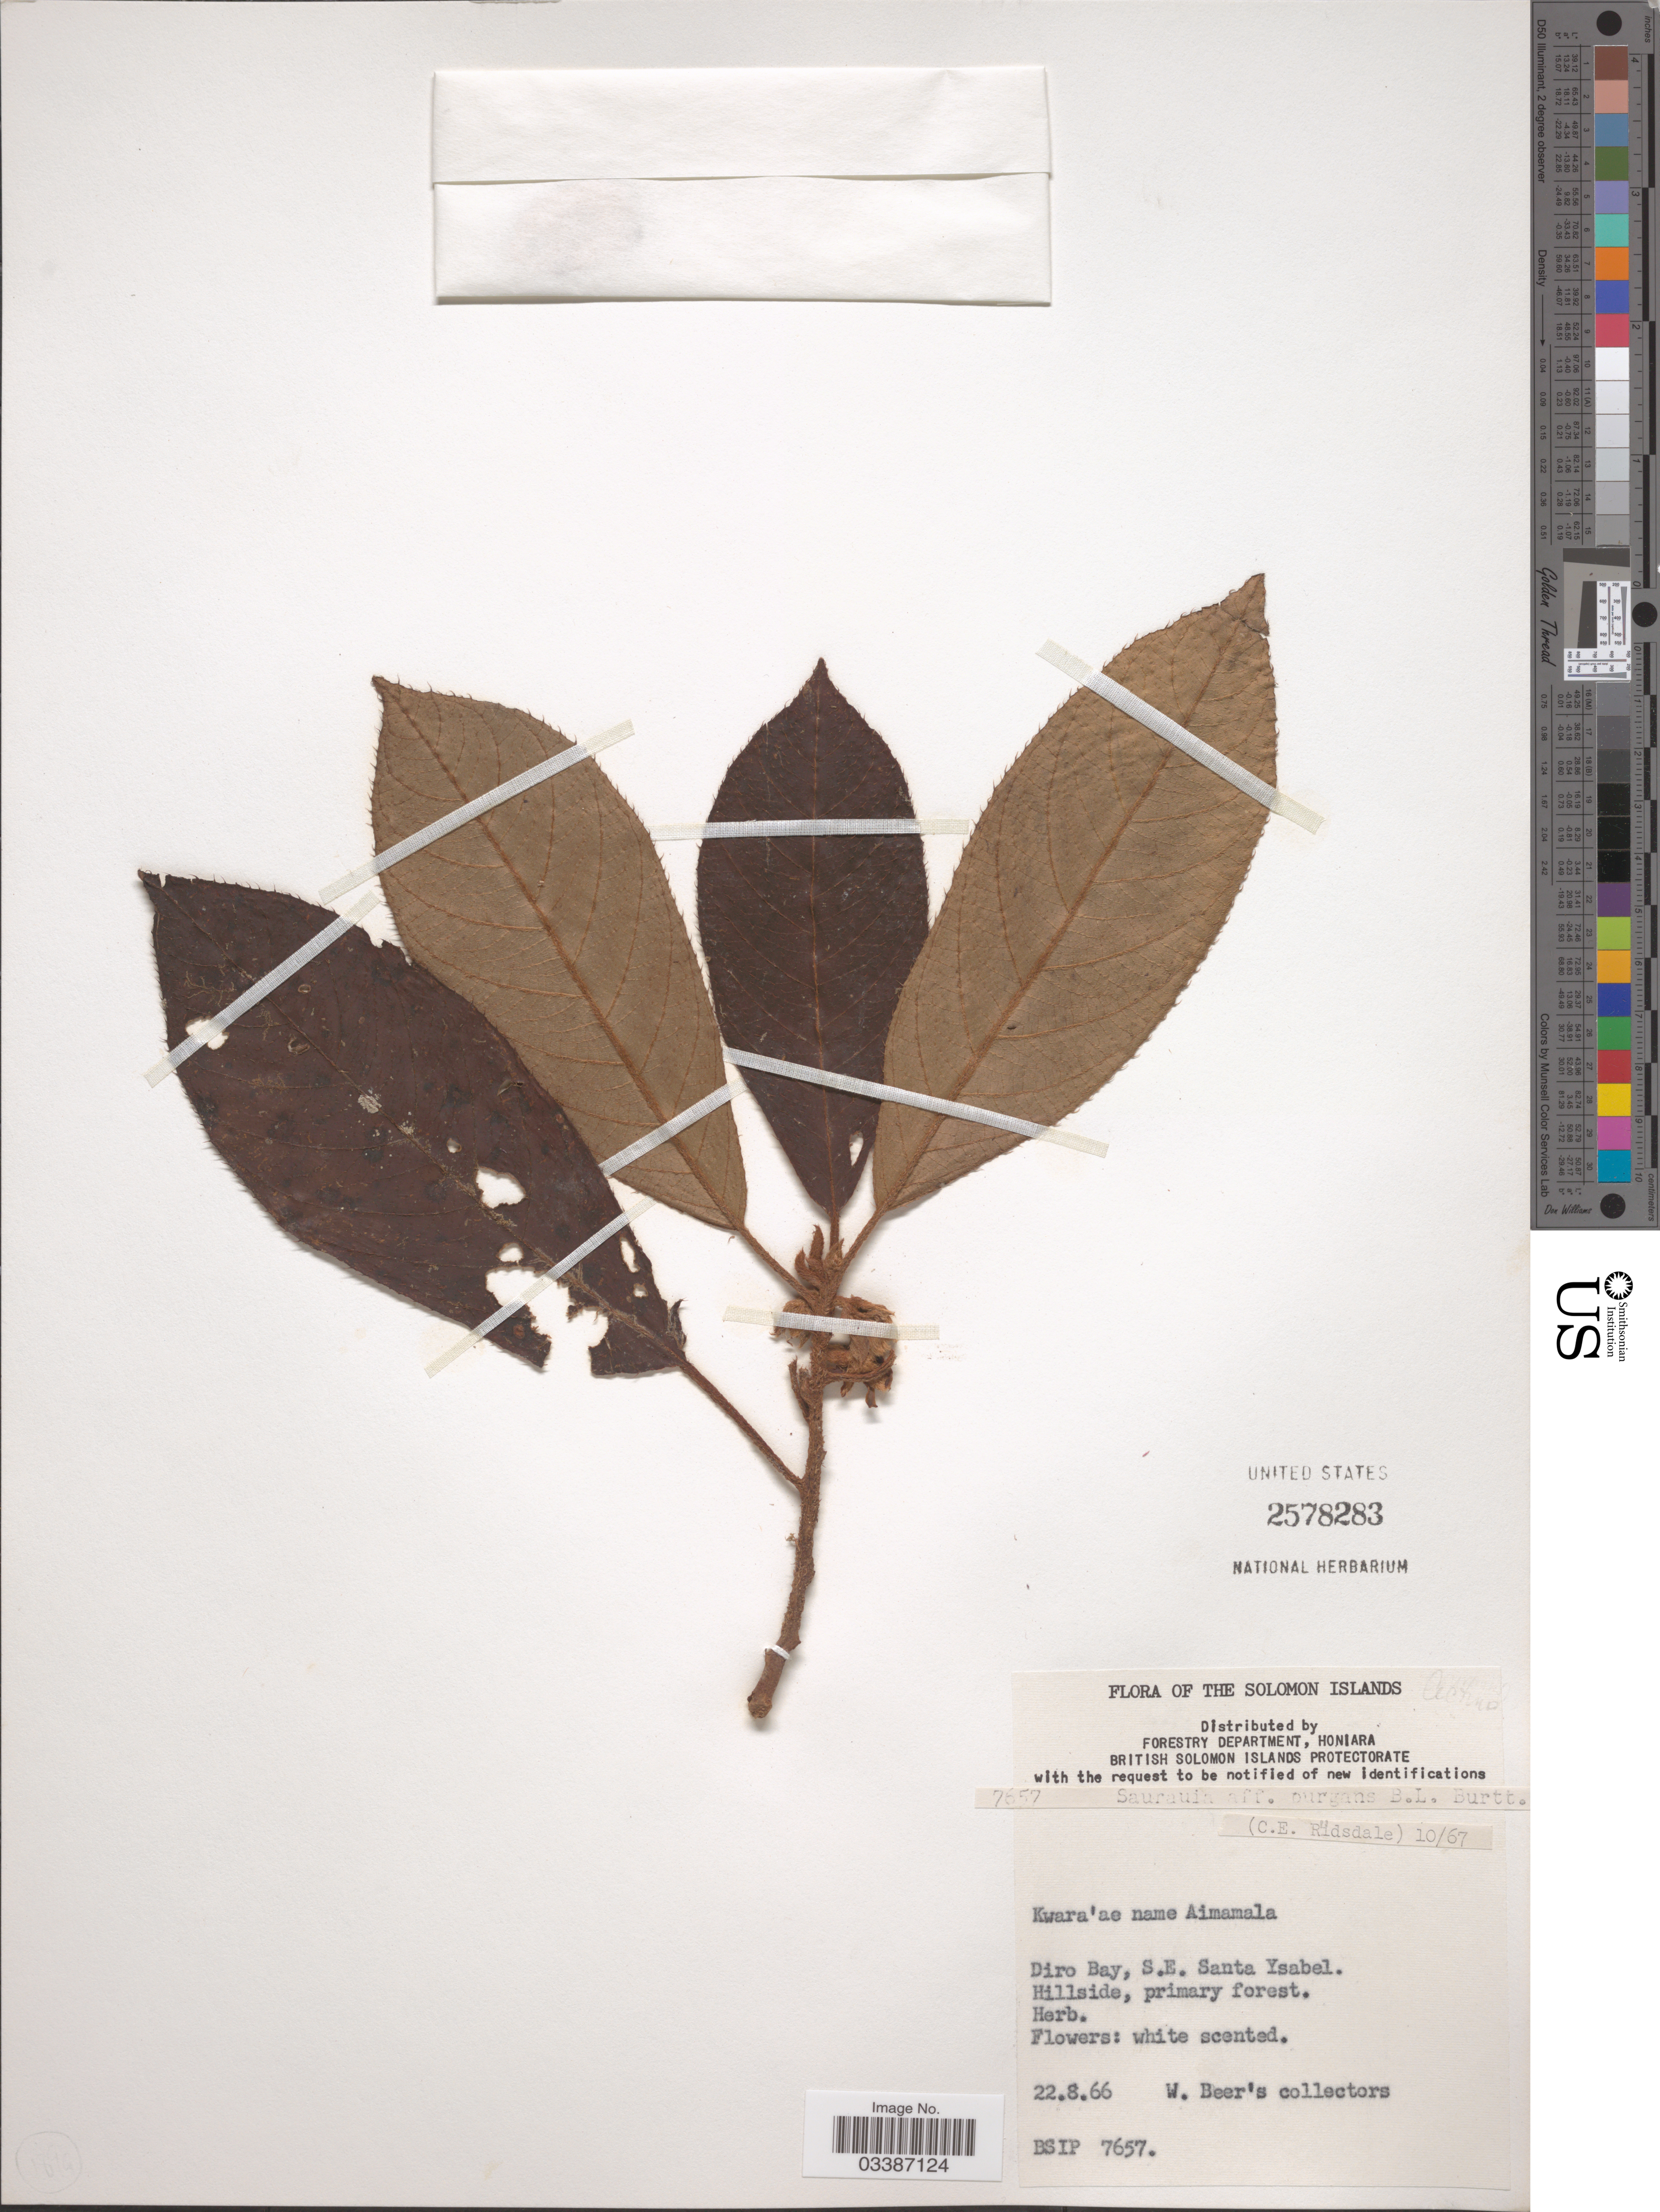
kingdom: Plantae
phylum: Tracheophyta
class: Magnoliopsida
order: Ericales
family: Actinidiaceae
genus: Saurauia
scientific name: Saurauia purgans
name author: B.L. Burtt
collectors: W. Beer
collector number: BSIP 7657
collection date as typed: Transcribed d/m/y: 22/8/66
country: Solomon Islands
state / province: Solomon Islands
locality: Diro Bay, S.E. Santa Ysabel.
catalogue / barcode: US 2578283